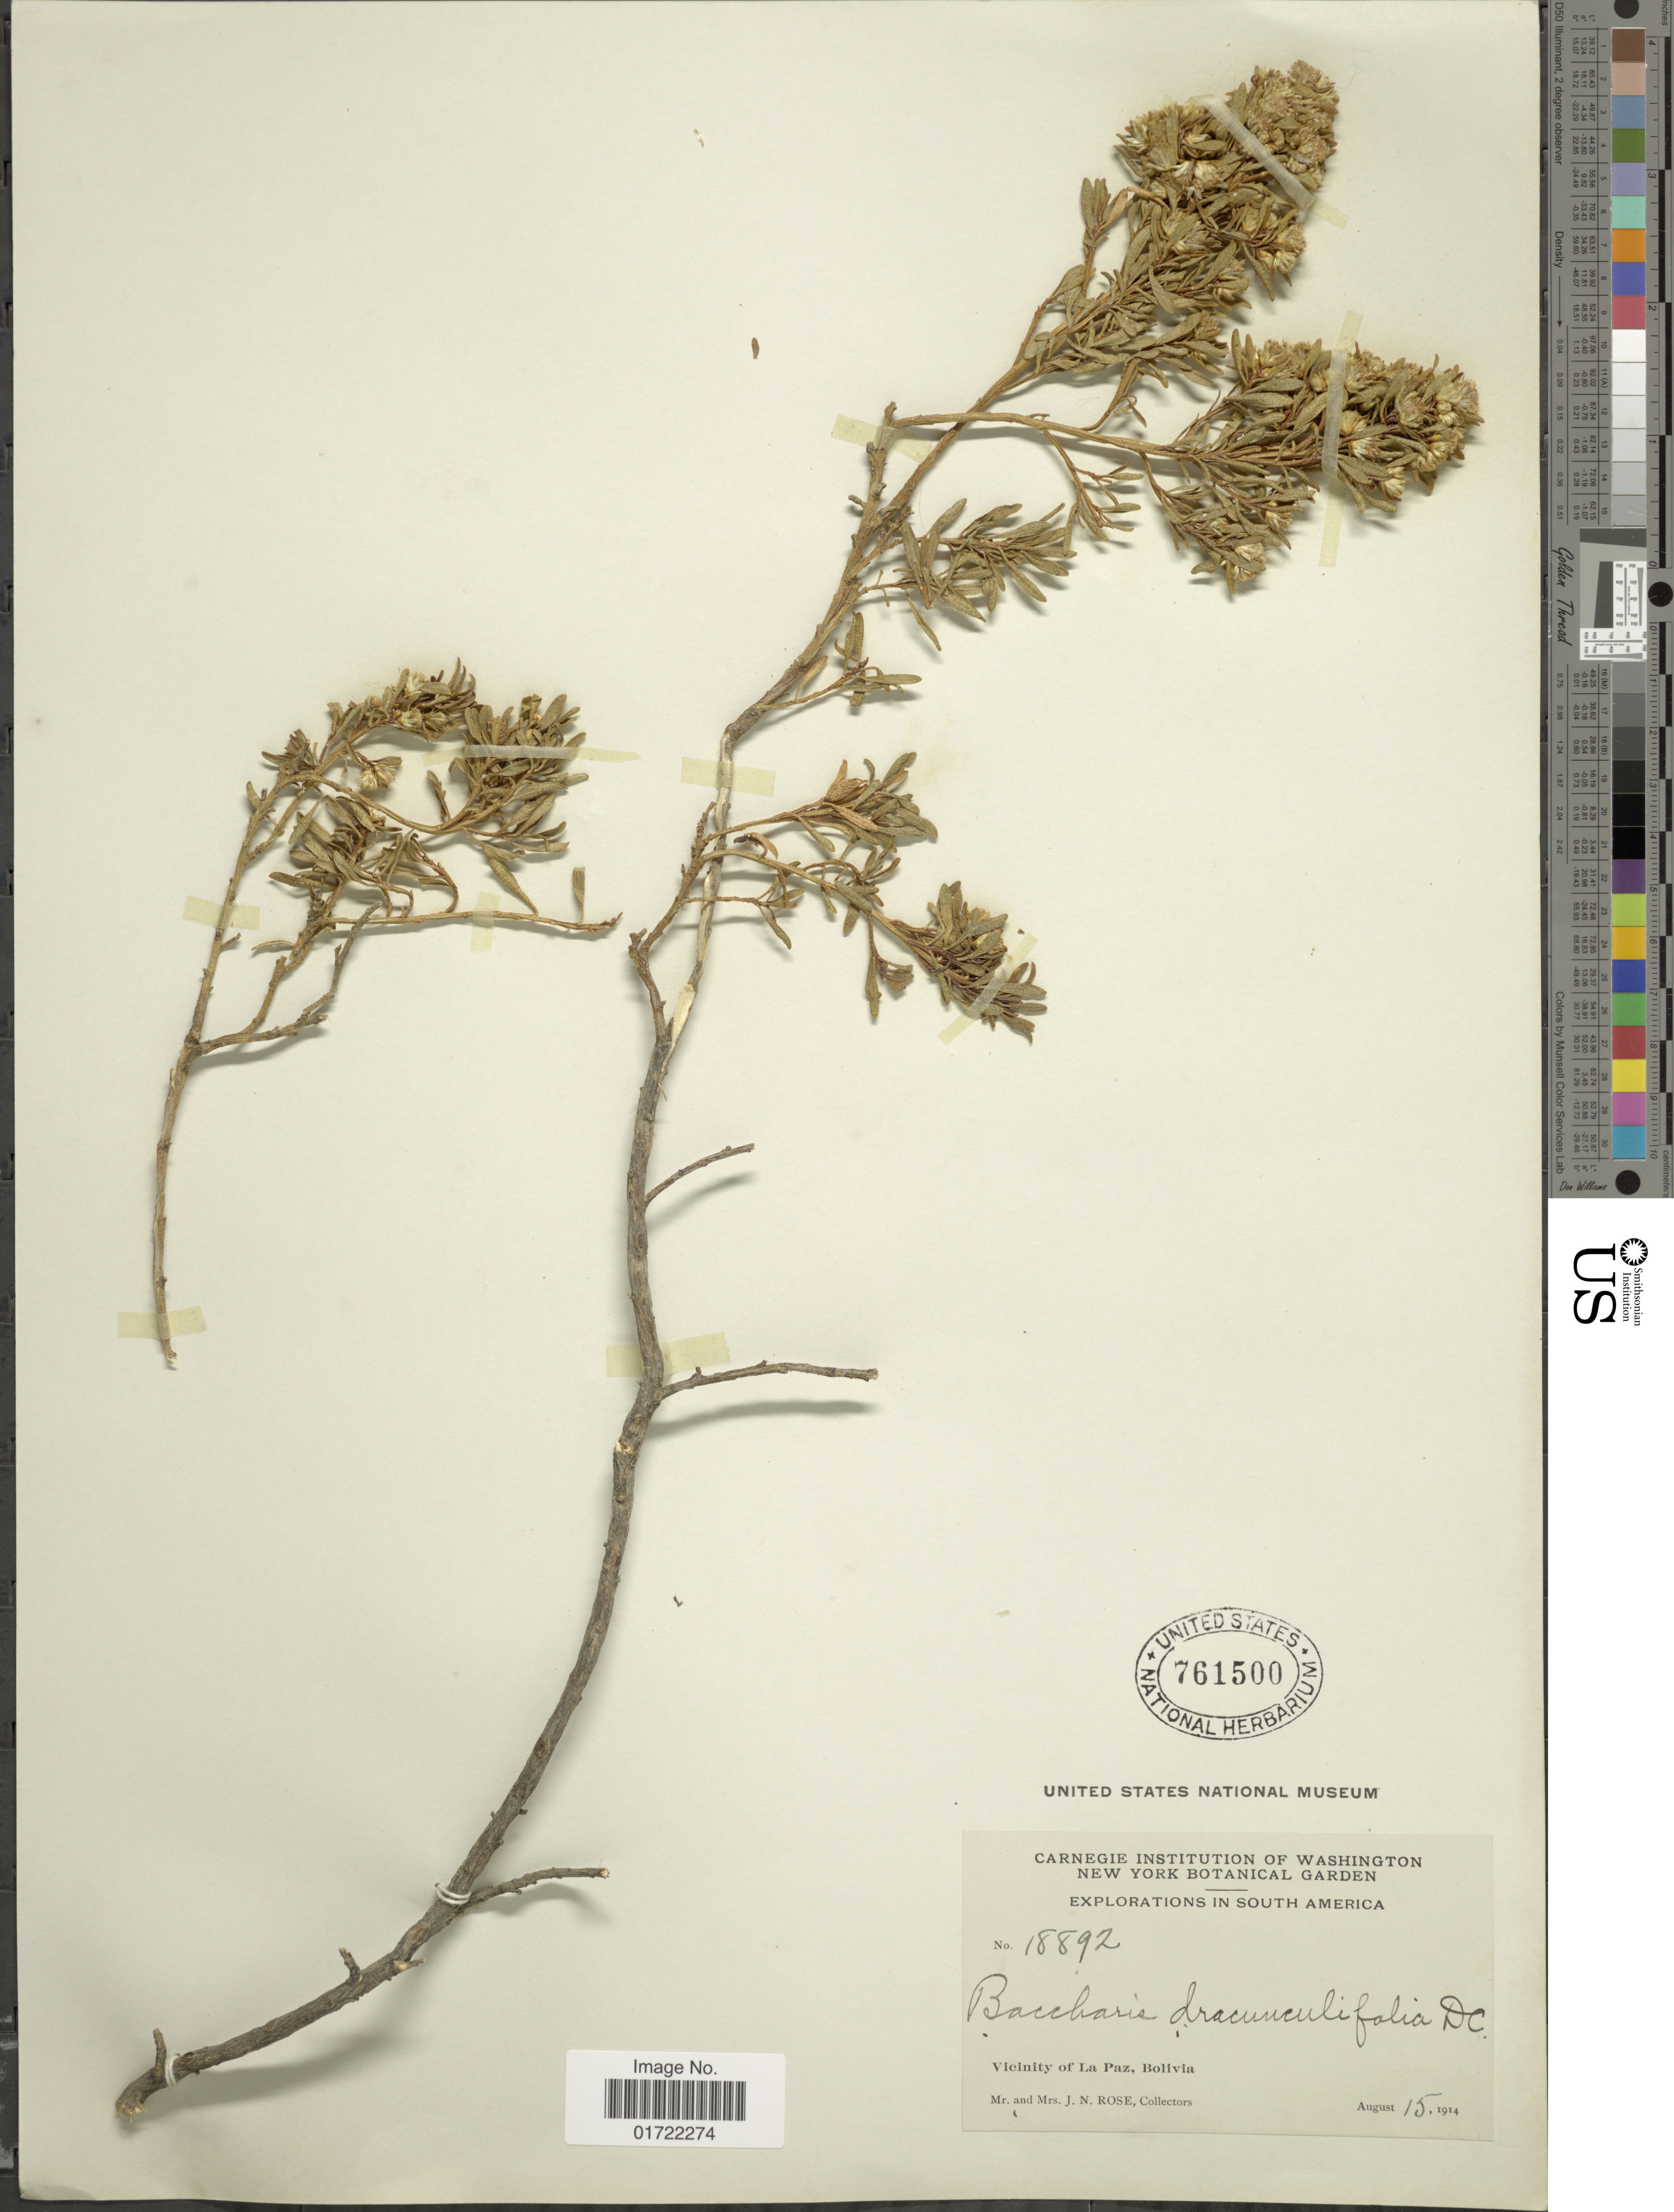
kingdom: Plantae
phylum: Tracheophyta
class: Magnoliopsida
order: Asterales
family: Asteraceae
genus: Baccharis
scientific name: Baccharis dracunculifolia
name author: DC.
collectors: J. N. Rose & L. B. Rose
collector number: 18892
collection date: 1914-08-15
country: Bolivia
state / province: La Paz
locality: South America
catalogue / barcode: US 761500